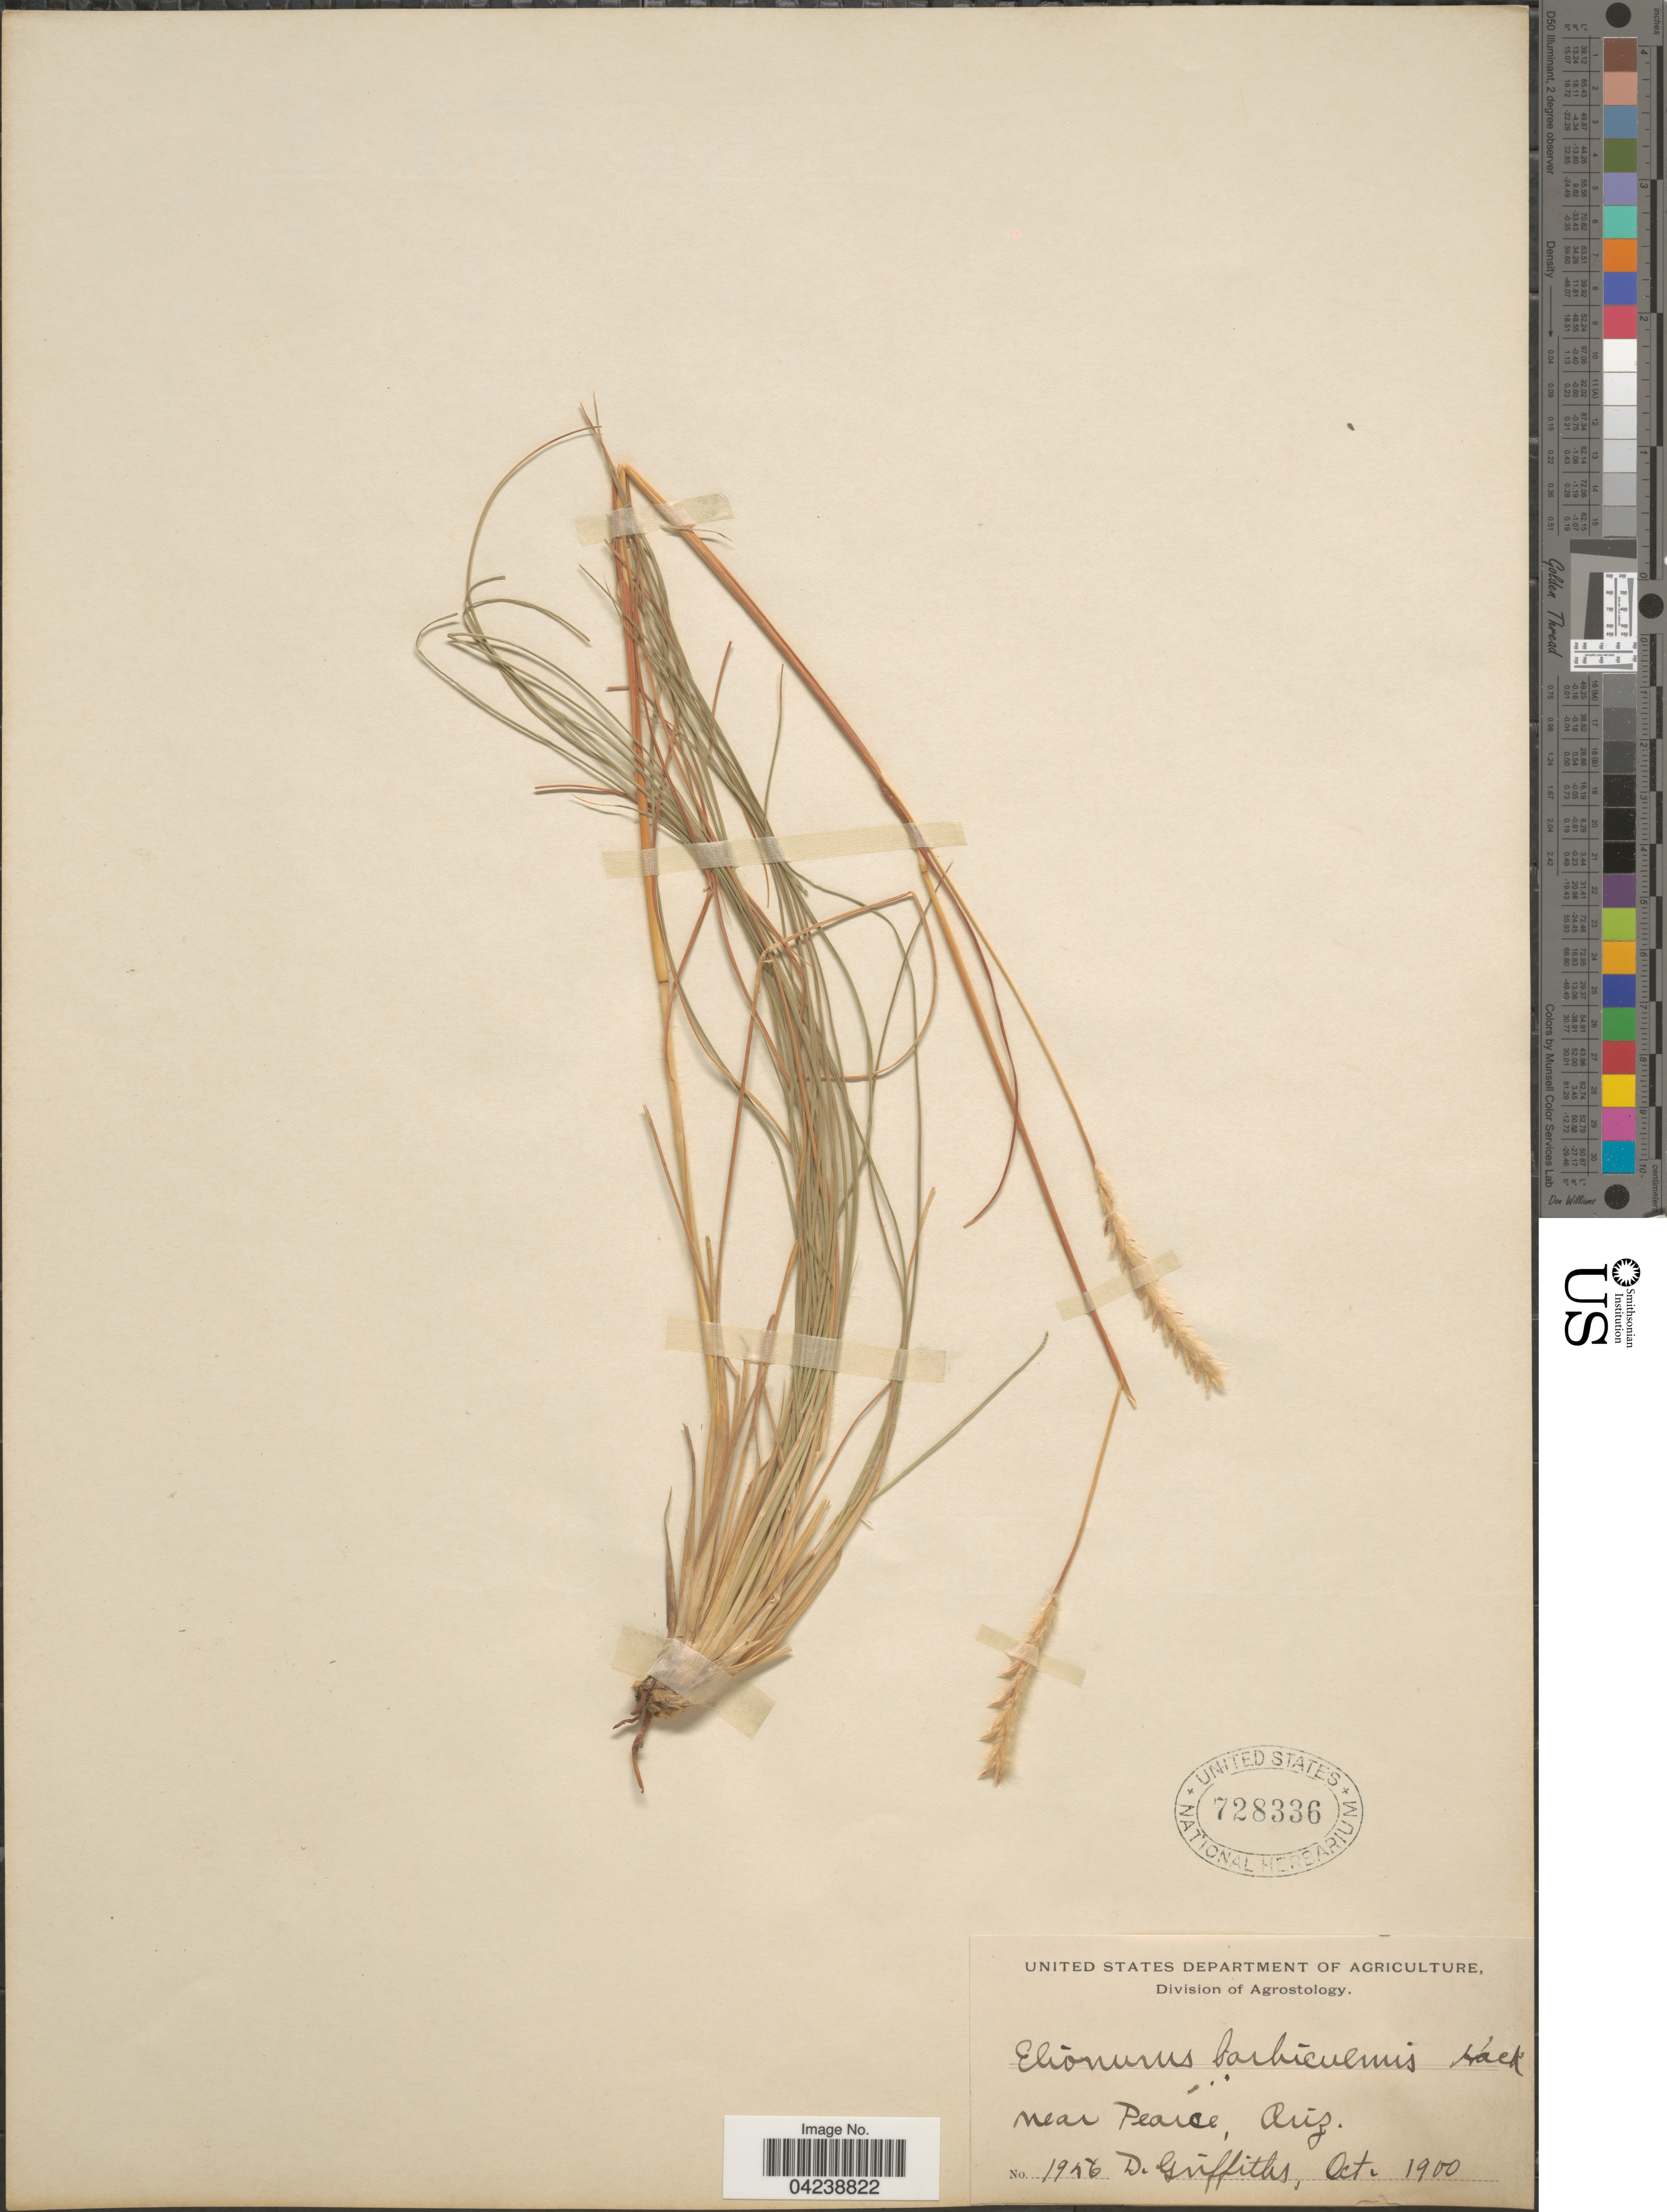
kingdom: Plantae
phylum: Tracheophyta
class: Liliopsida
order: Poales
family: Poaceae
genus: Elionurus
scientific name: Elionurus barbiculmis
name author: Hack. in A. DC.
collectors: D. Griffiths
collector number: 1956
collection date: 1900-10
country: United States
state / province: Arizona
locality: Near Peaíce.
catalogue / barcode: US 728336